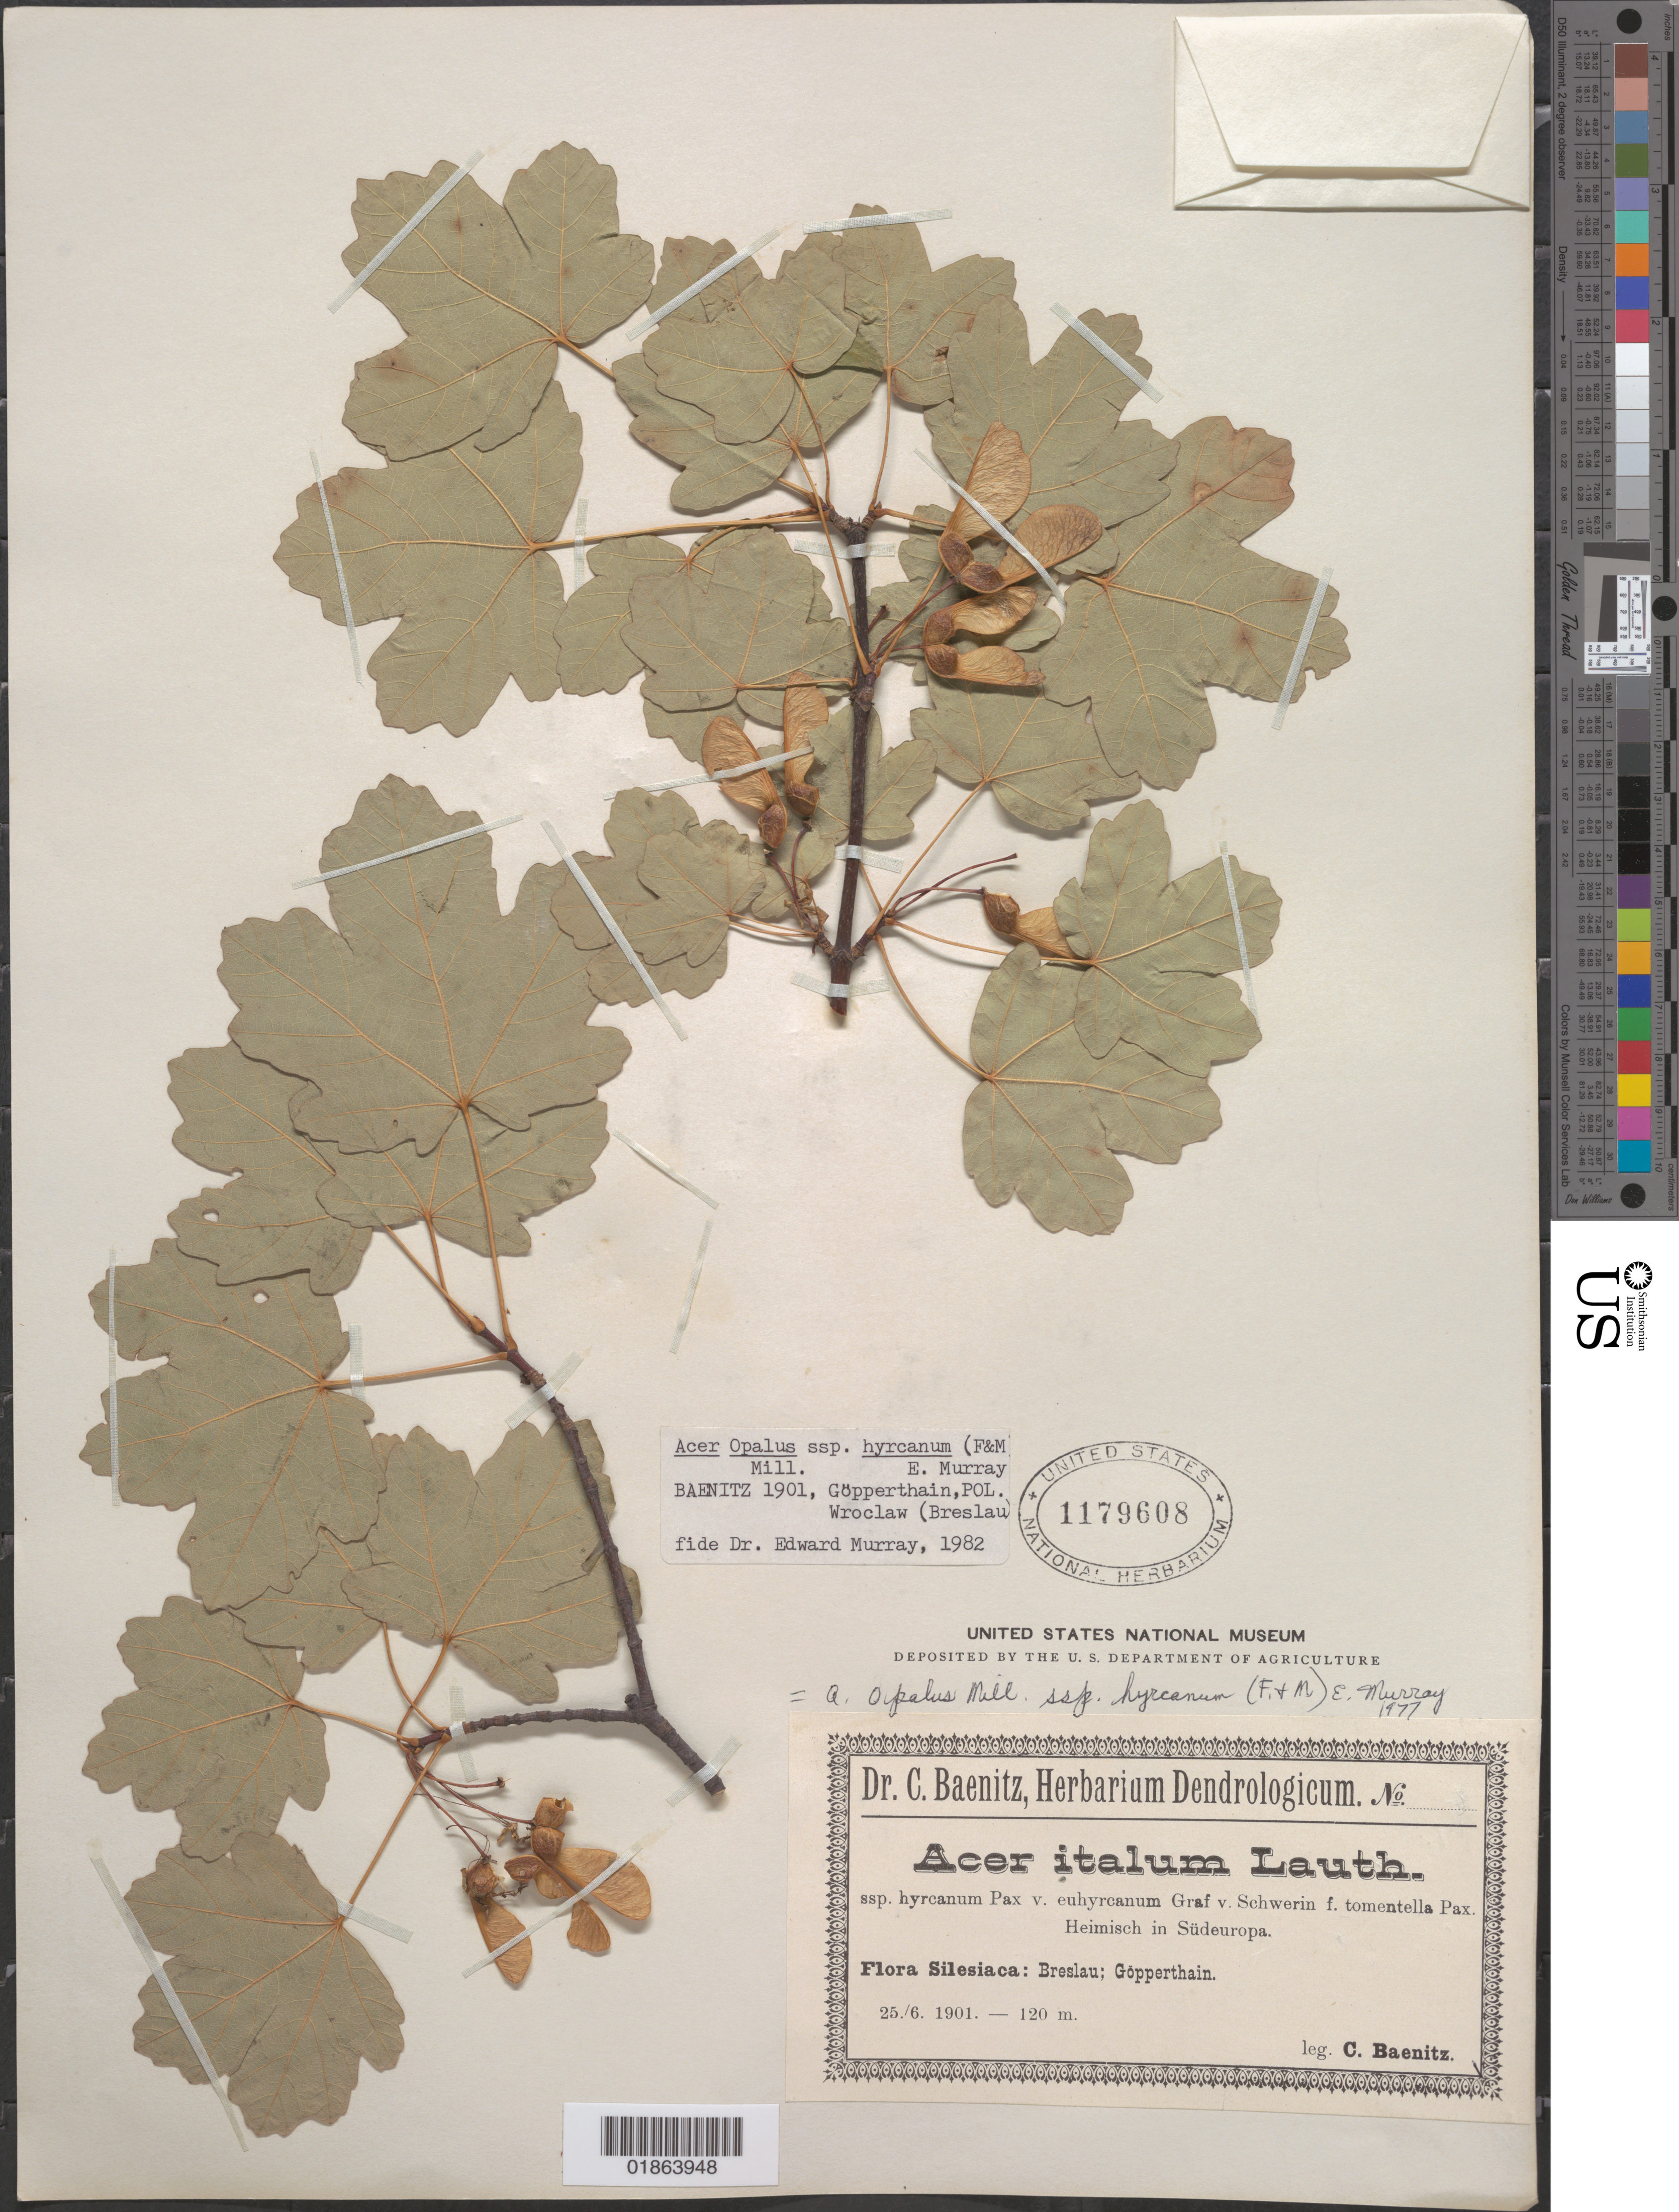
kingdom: Plantae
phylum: Tracheophyta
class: Magnoliopsida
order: Sapindales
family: Sapindaceae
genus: Acer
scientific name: Acer opalus subsp. hyrcanum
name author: (Fisch. & C.A. Mey.) A.E. Murray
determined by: Murray, Edward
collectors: C. G. Baenitz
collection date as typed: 25./6. 1901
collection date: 1901-06-25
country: Poland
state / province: Slaskie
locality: Braslau [Wroclaw], Göpperthain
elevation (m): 120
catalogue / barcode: US 1179608